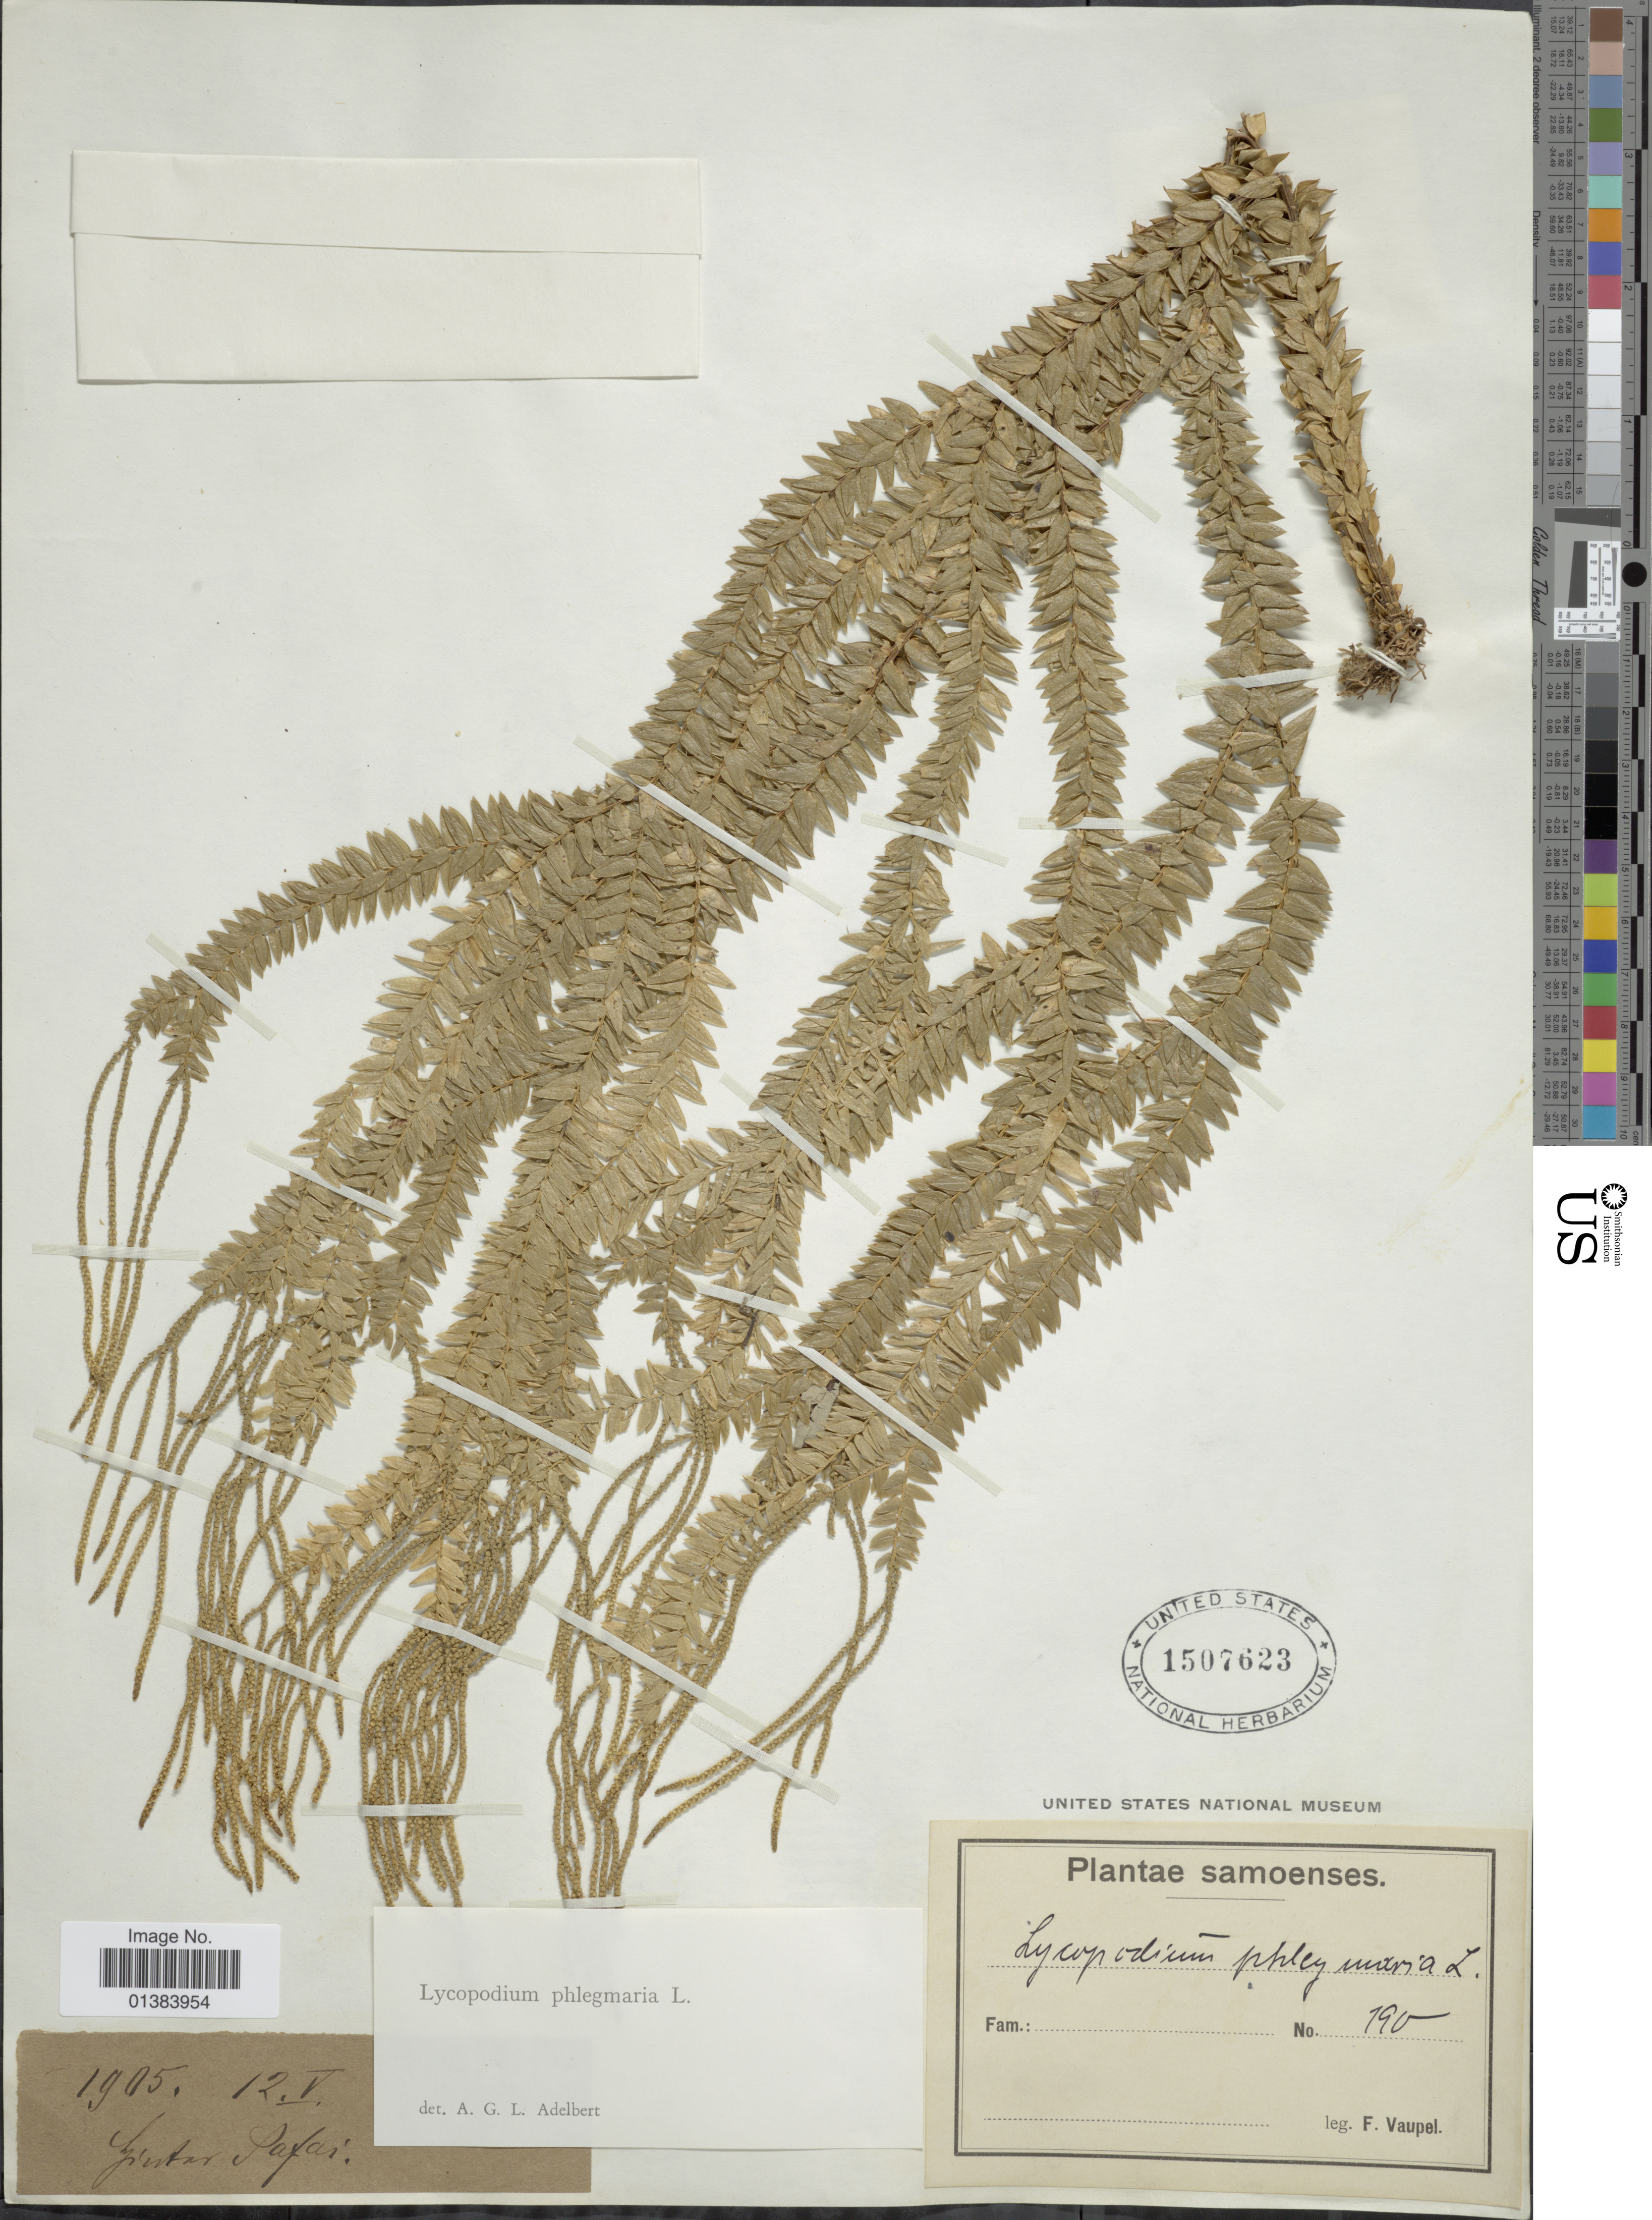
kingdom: Plantae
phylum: Tracheophyta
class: Lycopodiopsida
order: Lycopodiales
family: Lycopodiaceae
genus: Phlegmariurus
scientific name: Phlegmariurus australis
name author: (Willd.) A. R. Field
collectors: F. Vaupel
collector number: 190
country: Samoa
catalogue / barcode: US 1507623